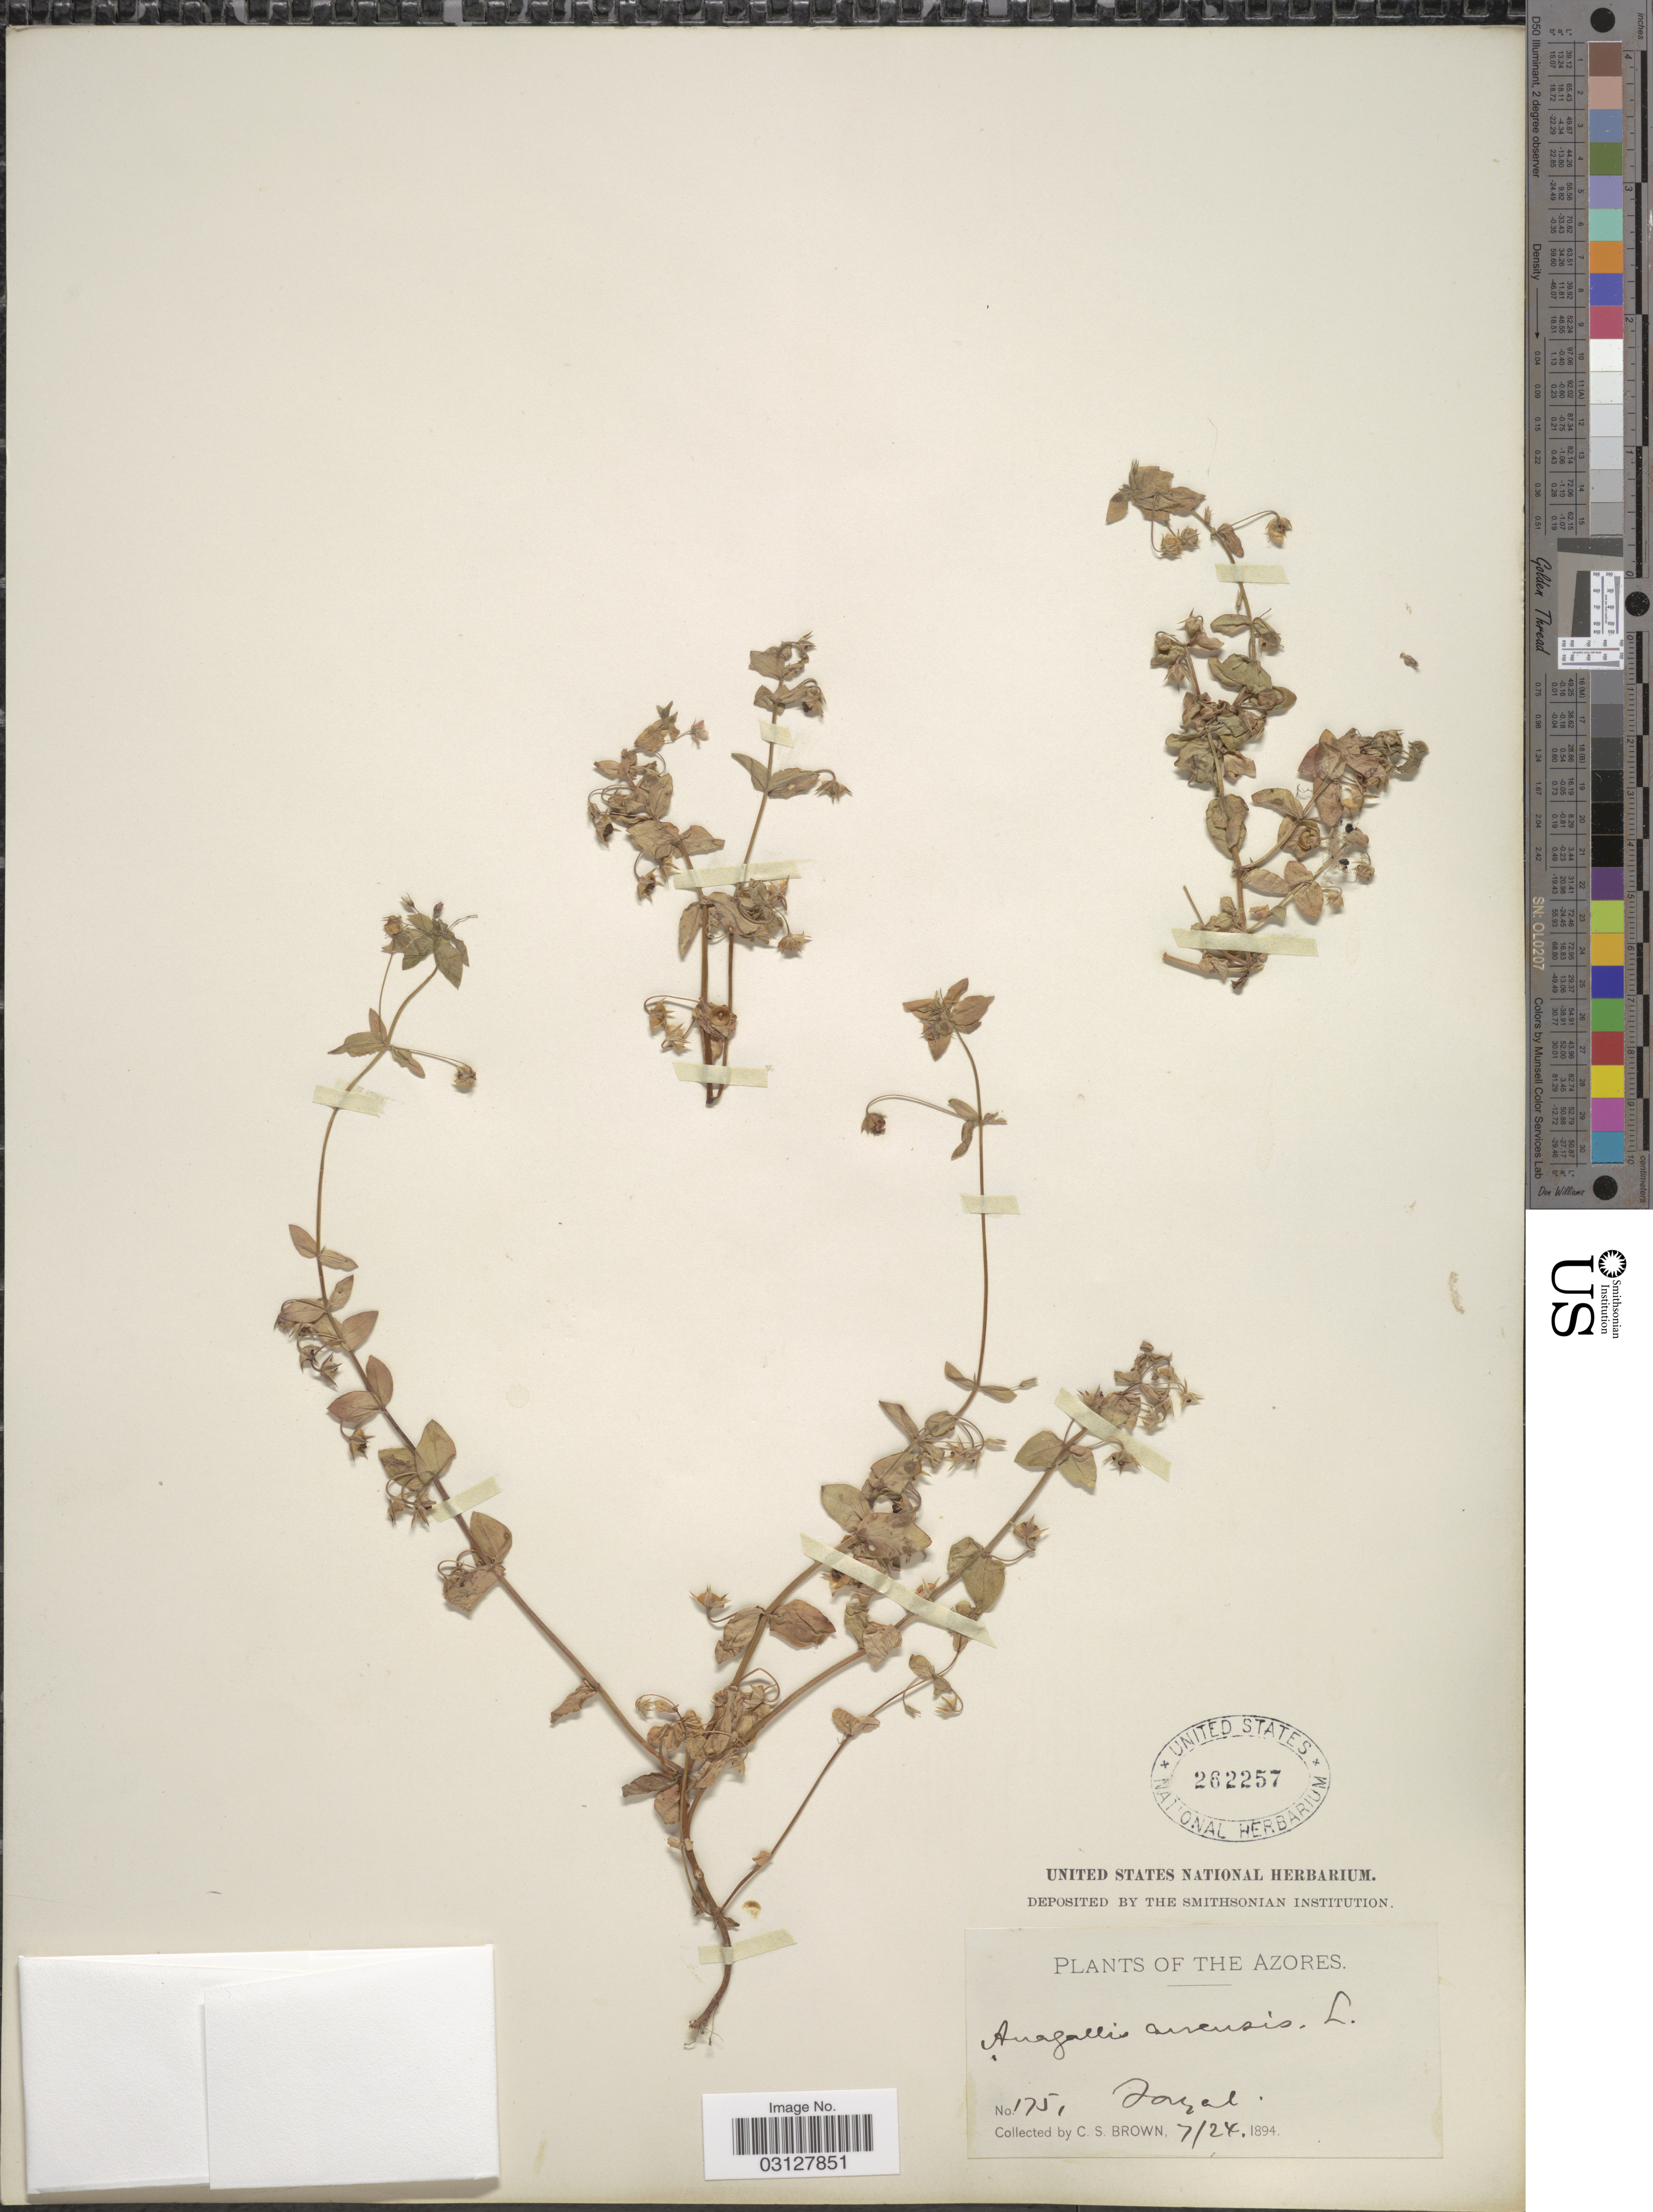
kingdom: Plantae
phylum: Tracheophyta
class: Magnoliopsida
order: Ericales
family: Primulaceae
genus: Anagallis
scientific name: Anagallis arvensis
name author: L.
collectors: C. S. Brown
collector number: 1751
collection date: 1894-07-24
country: Portugal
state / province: Azores (Aut. Reg.)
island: Faial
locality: Fayal.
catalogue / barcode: US 262257